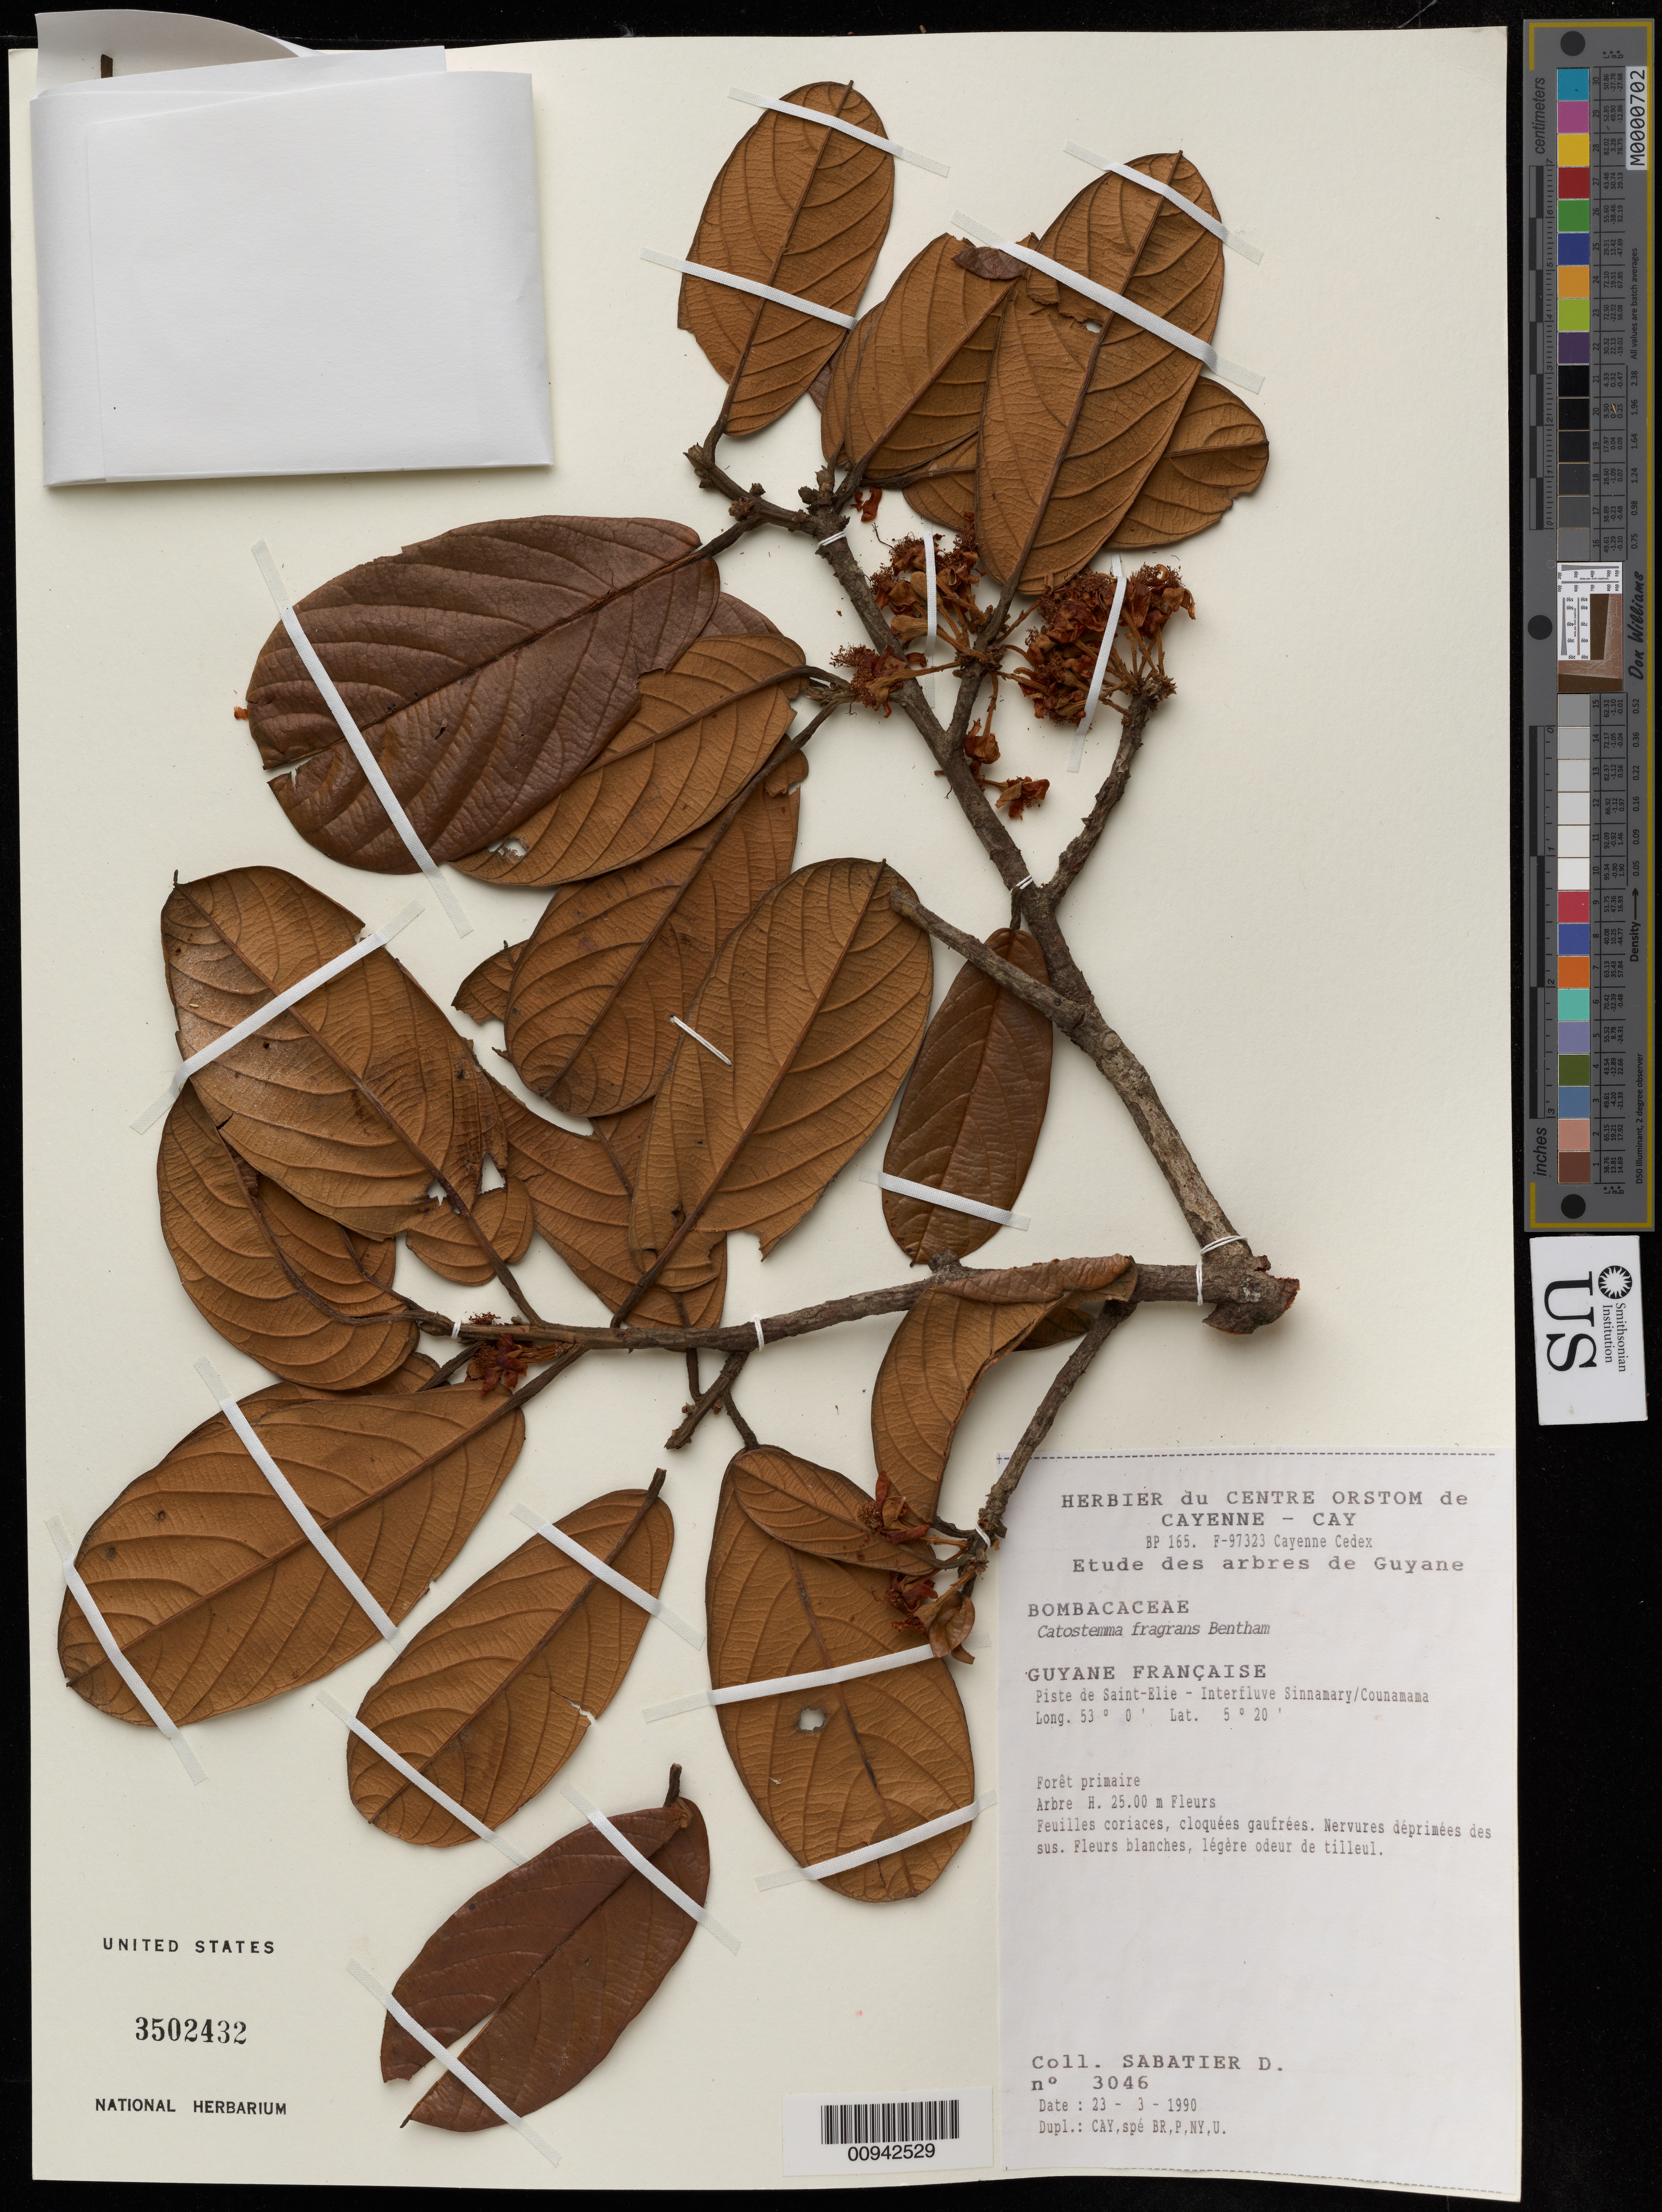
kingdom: Plantae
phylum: Tracheophyta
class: Magnoliopsida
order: Malvales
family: Malvaceae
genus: Catostemma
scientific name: Catostemma fragrans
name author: Benth.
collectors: D. Sabatier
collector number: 3046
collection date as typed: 23-Mar-90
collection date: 1990-03-23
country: French Guiana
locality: Piste de Saint-Élie, interfleuve Sinnamary-Counamama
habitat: Primary forest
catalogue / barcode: US 3502432